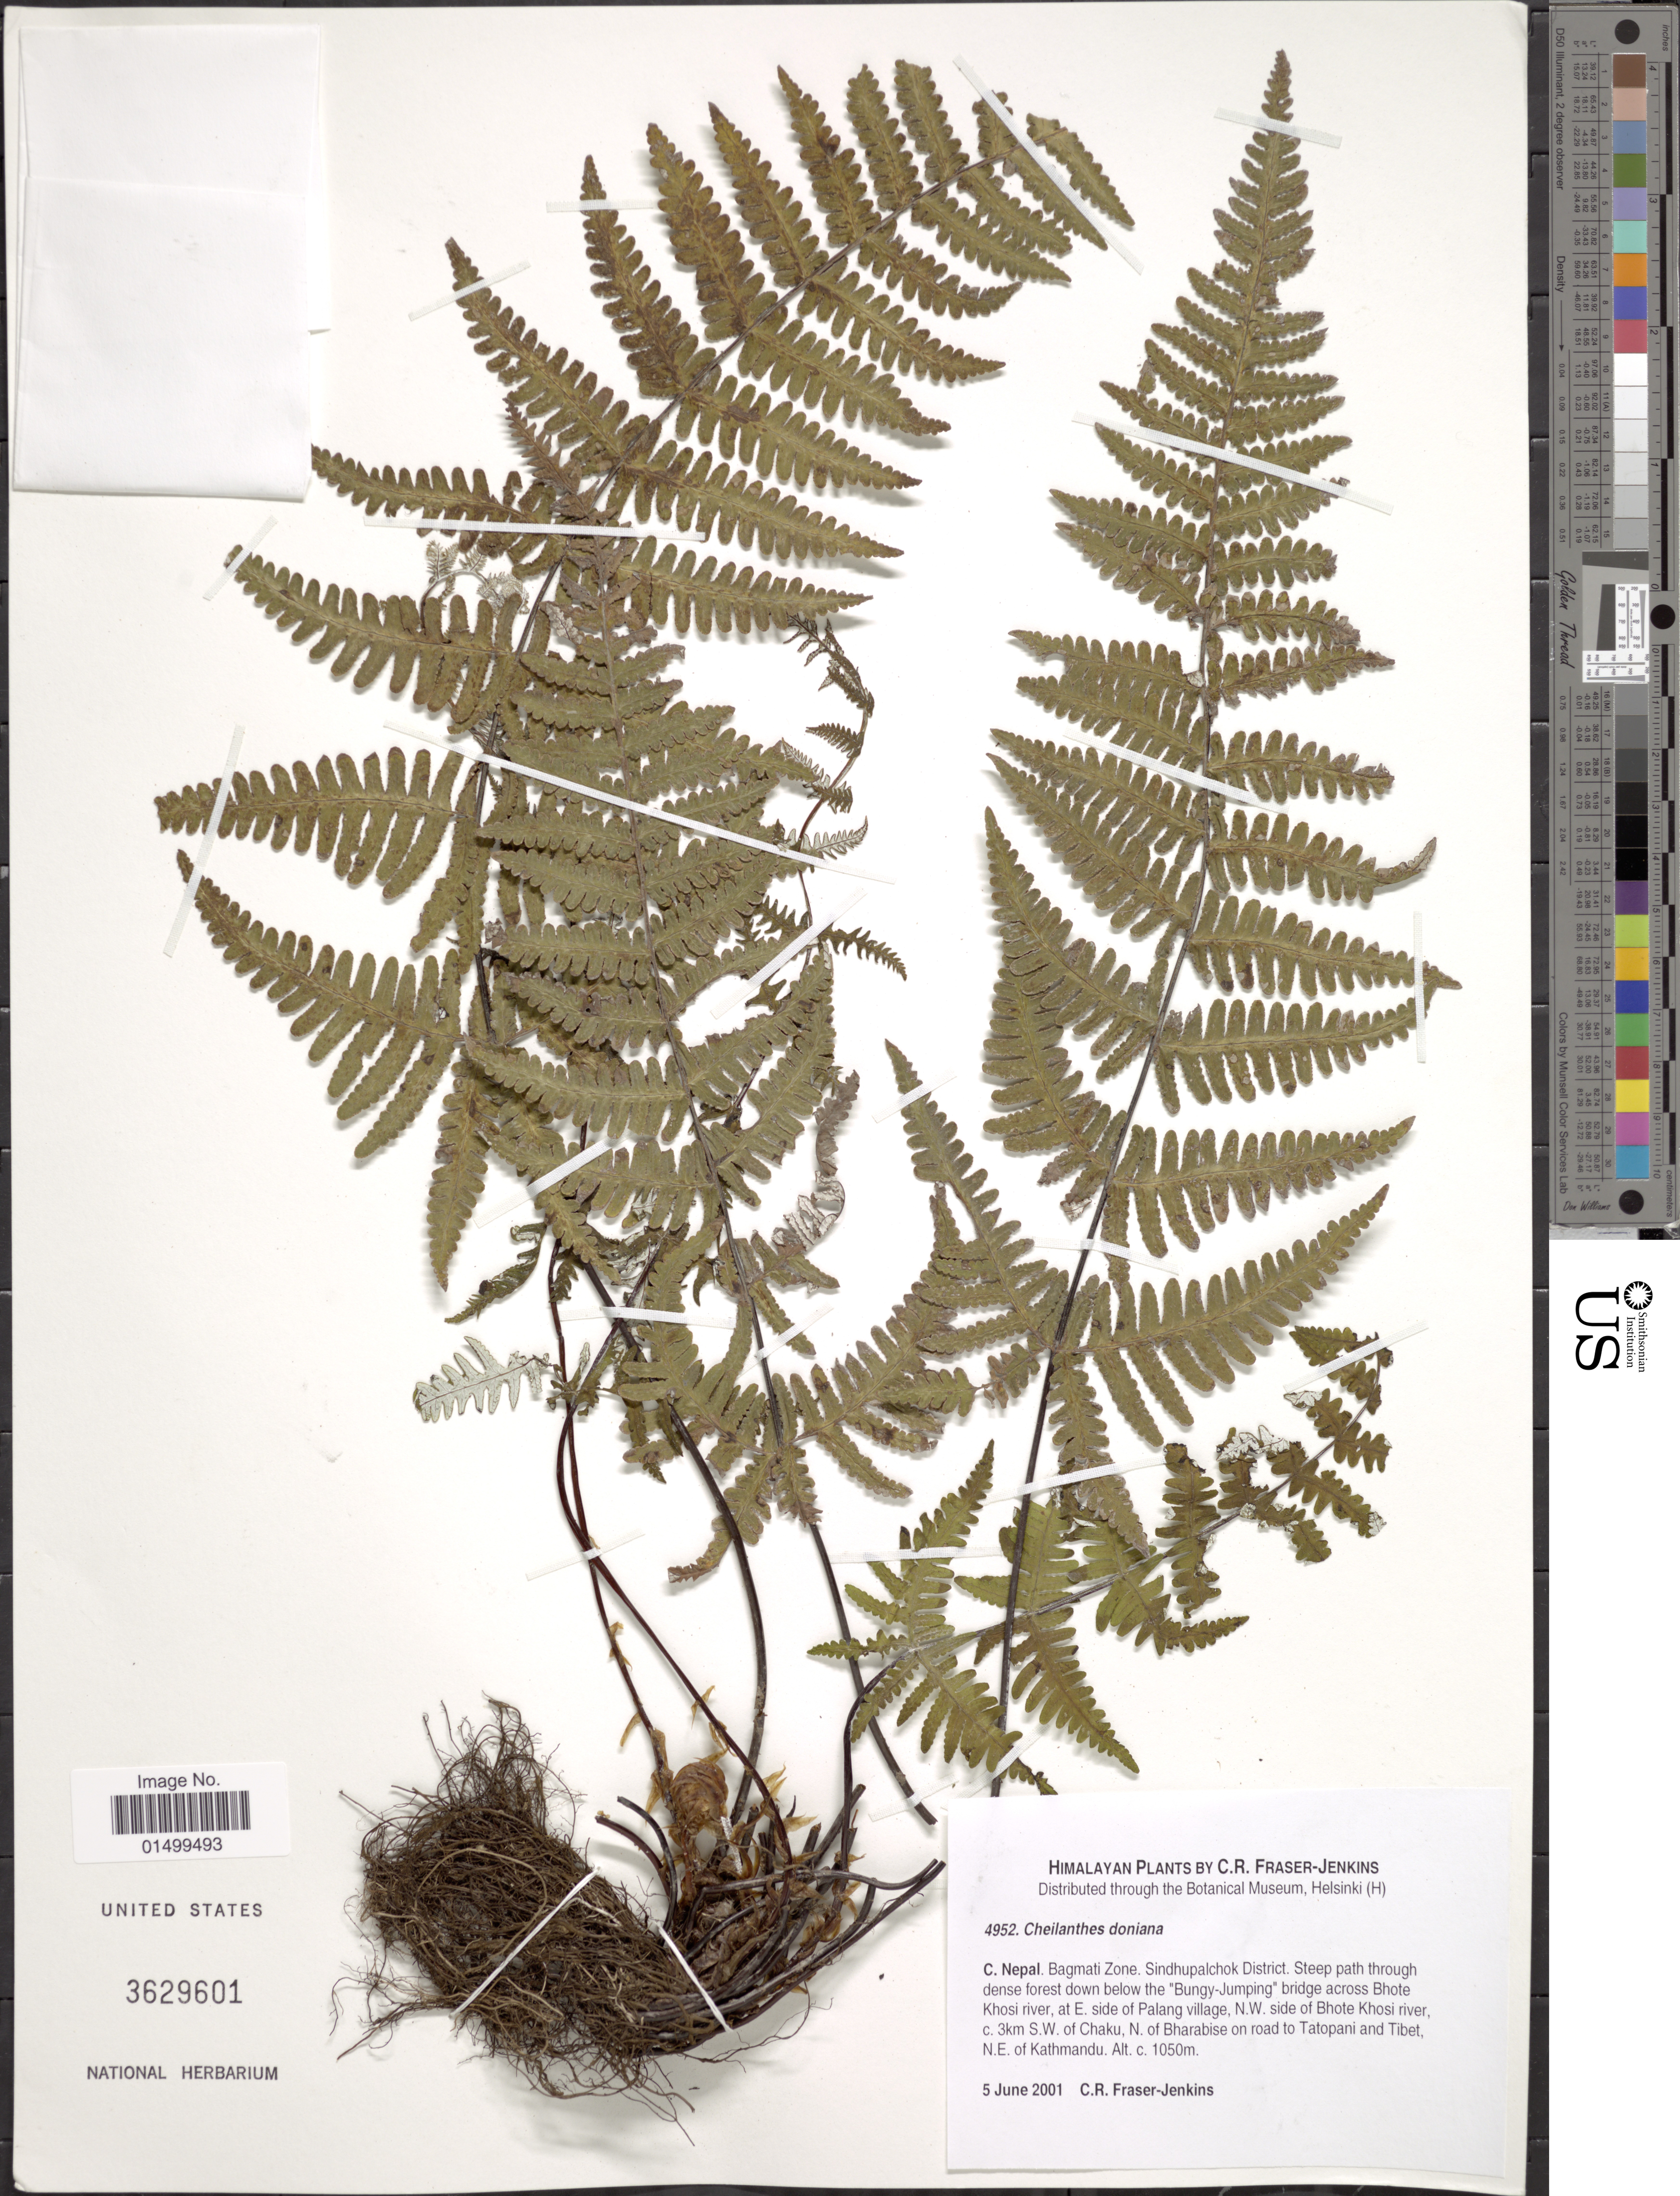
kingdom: Plantae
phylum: Tracheophyta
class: Polypodiopsida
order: Polypodiales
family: Pteridaceae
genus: Cheilanthes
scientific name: Cheilanthes doniana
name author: Fraser-Jenk. & Khullar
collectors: C. R. Fraser-Jenkins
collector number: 4952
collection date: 2001-06-05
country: Nepal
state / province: Bagmati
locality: Sindhupalchok District. Steep path through dense forest down below the "Bungy- Jumping"bridges across Bhote Khosi river, at E. side of Palang village, N.W. side of Bhote Khosi river, c. 3 km S.W. of Chaku, N. of Bharabise on road to Tatopani and Tibet, N.E. of Kathmandu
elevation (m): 1050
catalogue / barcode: US 3629601